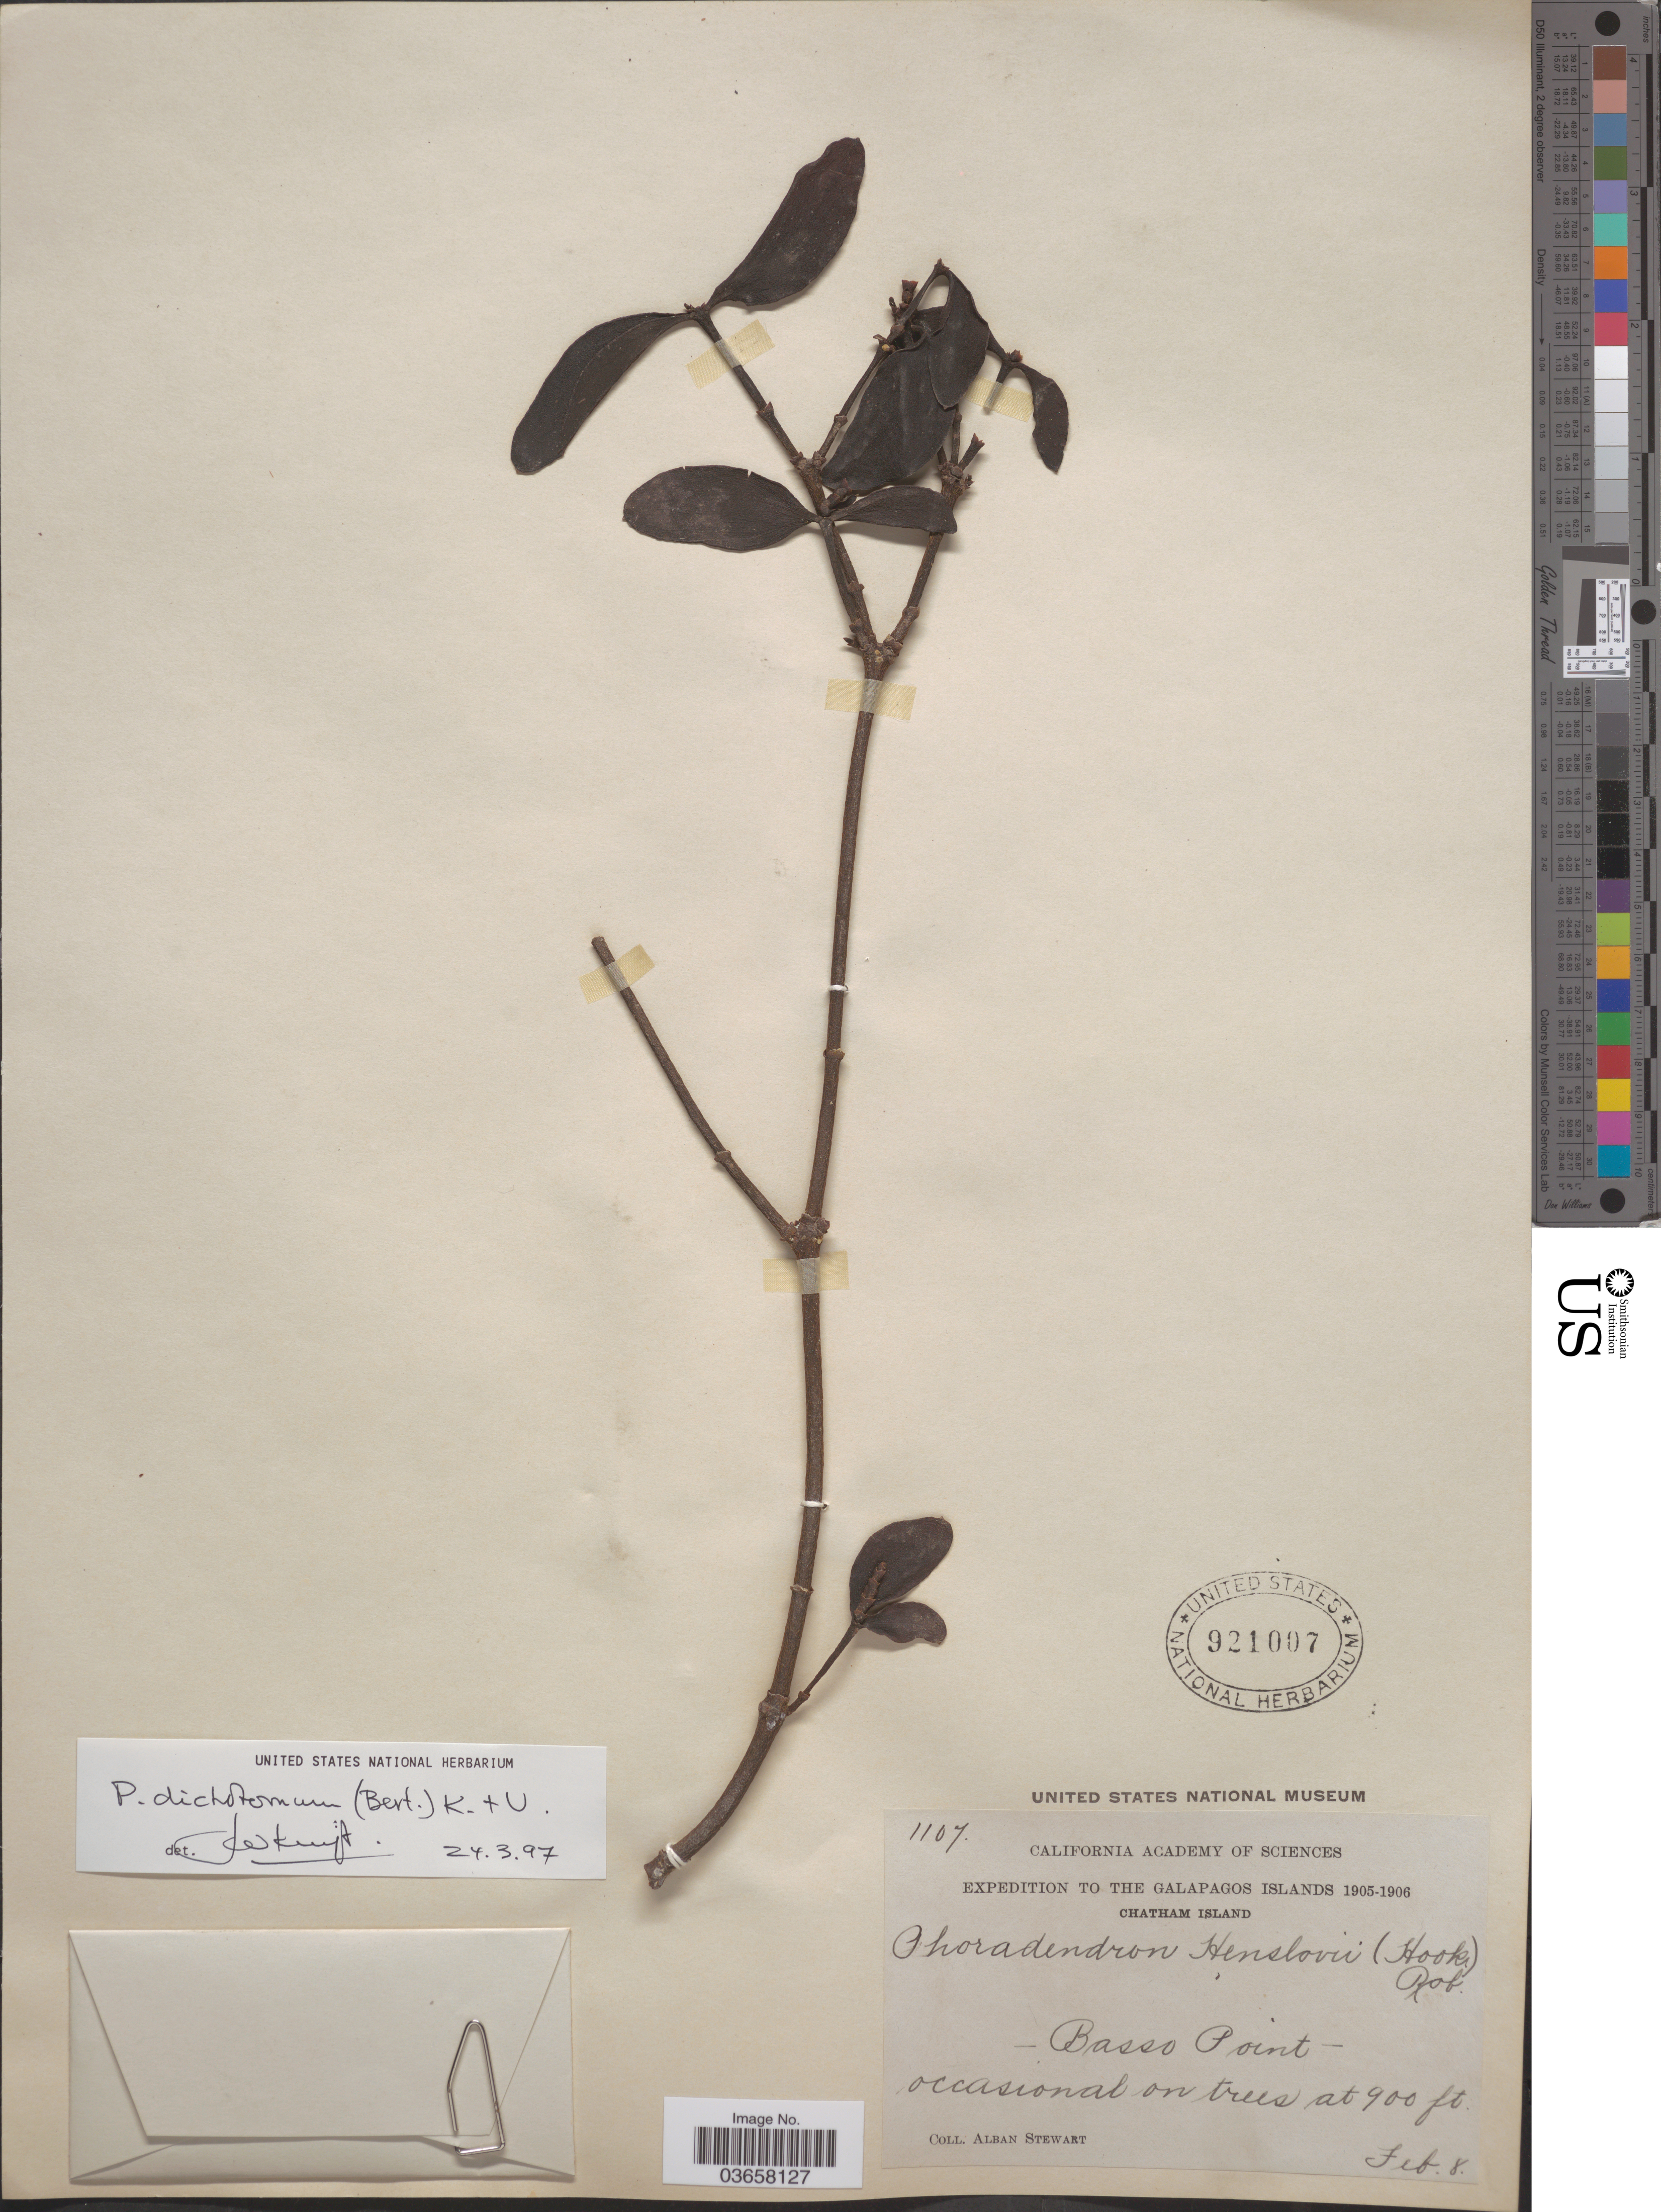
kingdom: Plantae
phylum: Tracheophyta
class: Magnoliopsida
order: Santalales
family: Viscaceae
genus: Phoradendron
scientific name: Phoradendron dichotomum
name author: (D. Don) Ettingsh.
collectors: A. Stewart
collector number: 1107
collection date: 1905-02-08/1906-02-08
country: Ecuador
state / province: Colón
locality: The Galapagos Islands. Chatham Island. Basso Point.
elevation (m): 274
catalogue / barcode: US 921007